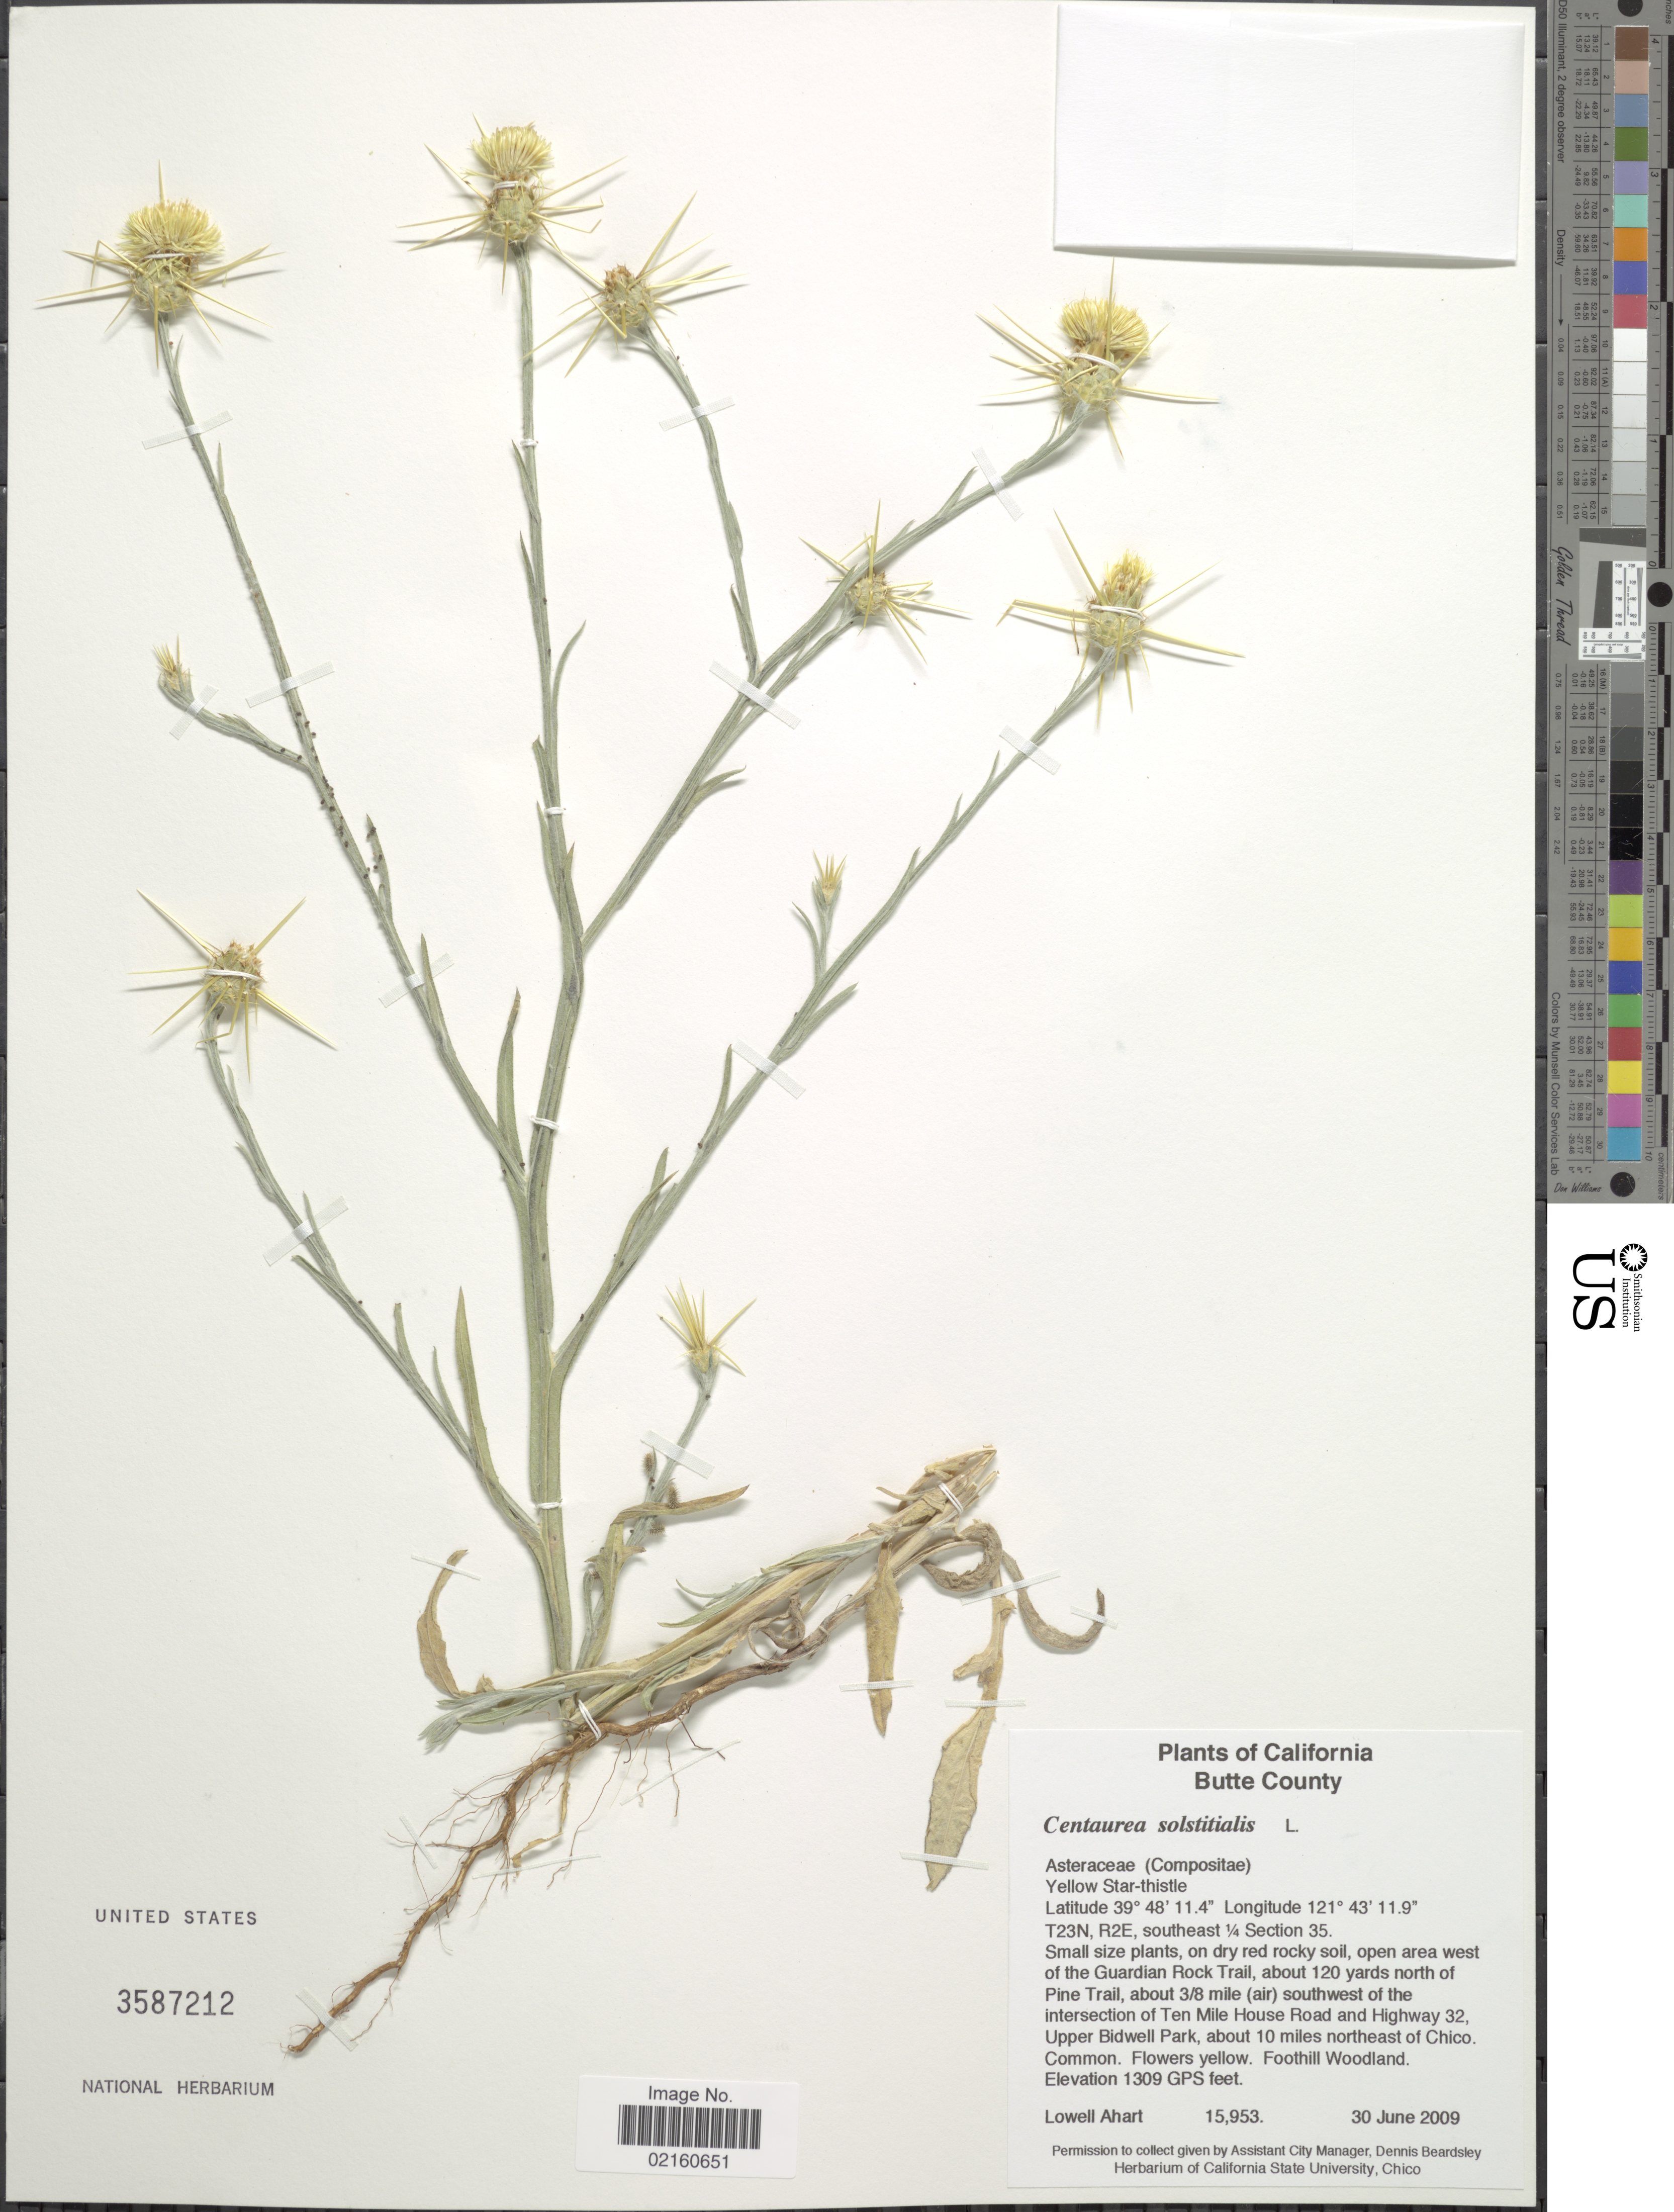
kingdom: Plantae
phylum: Tracheophyta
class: Magnoliopsida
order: Asterales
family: Asteraceae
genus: Centaurea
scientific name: Centaurea solstitialis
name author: L.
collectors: L. Ahart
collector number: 15953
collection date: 2009-06-30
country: United States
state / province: California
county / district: Butte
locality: Butte County, T23N, R2E, southeast 1/4 Section 35, west of the Guardian Rock Trail, about 120 yards north of Pine Trail, about 3/8 mile (air) southwest of the intersection of Ten Mile House Road and Highway 32, Upper Bidwell Park, about 10 miles northeast of Chico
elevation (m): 399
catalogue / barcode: US 3587212